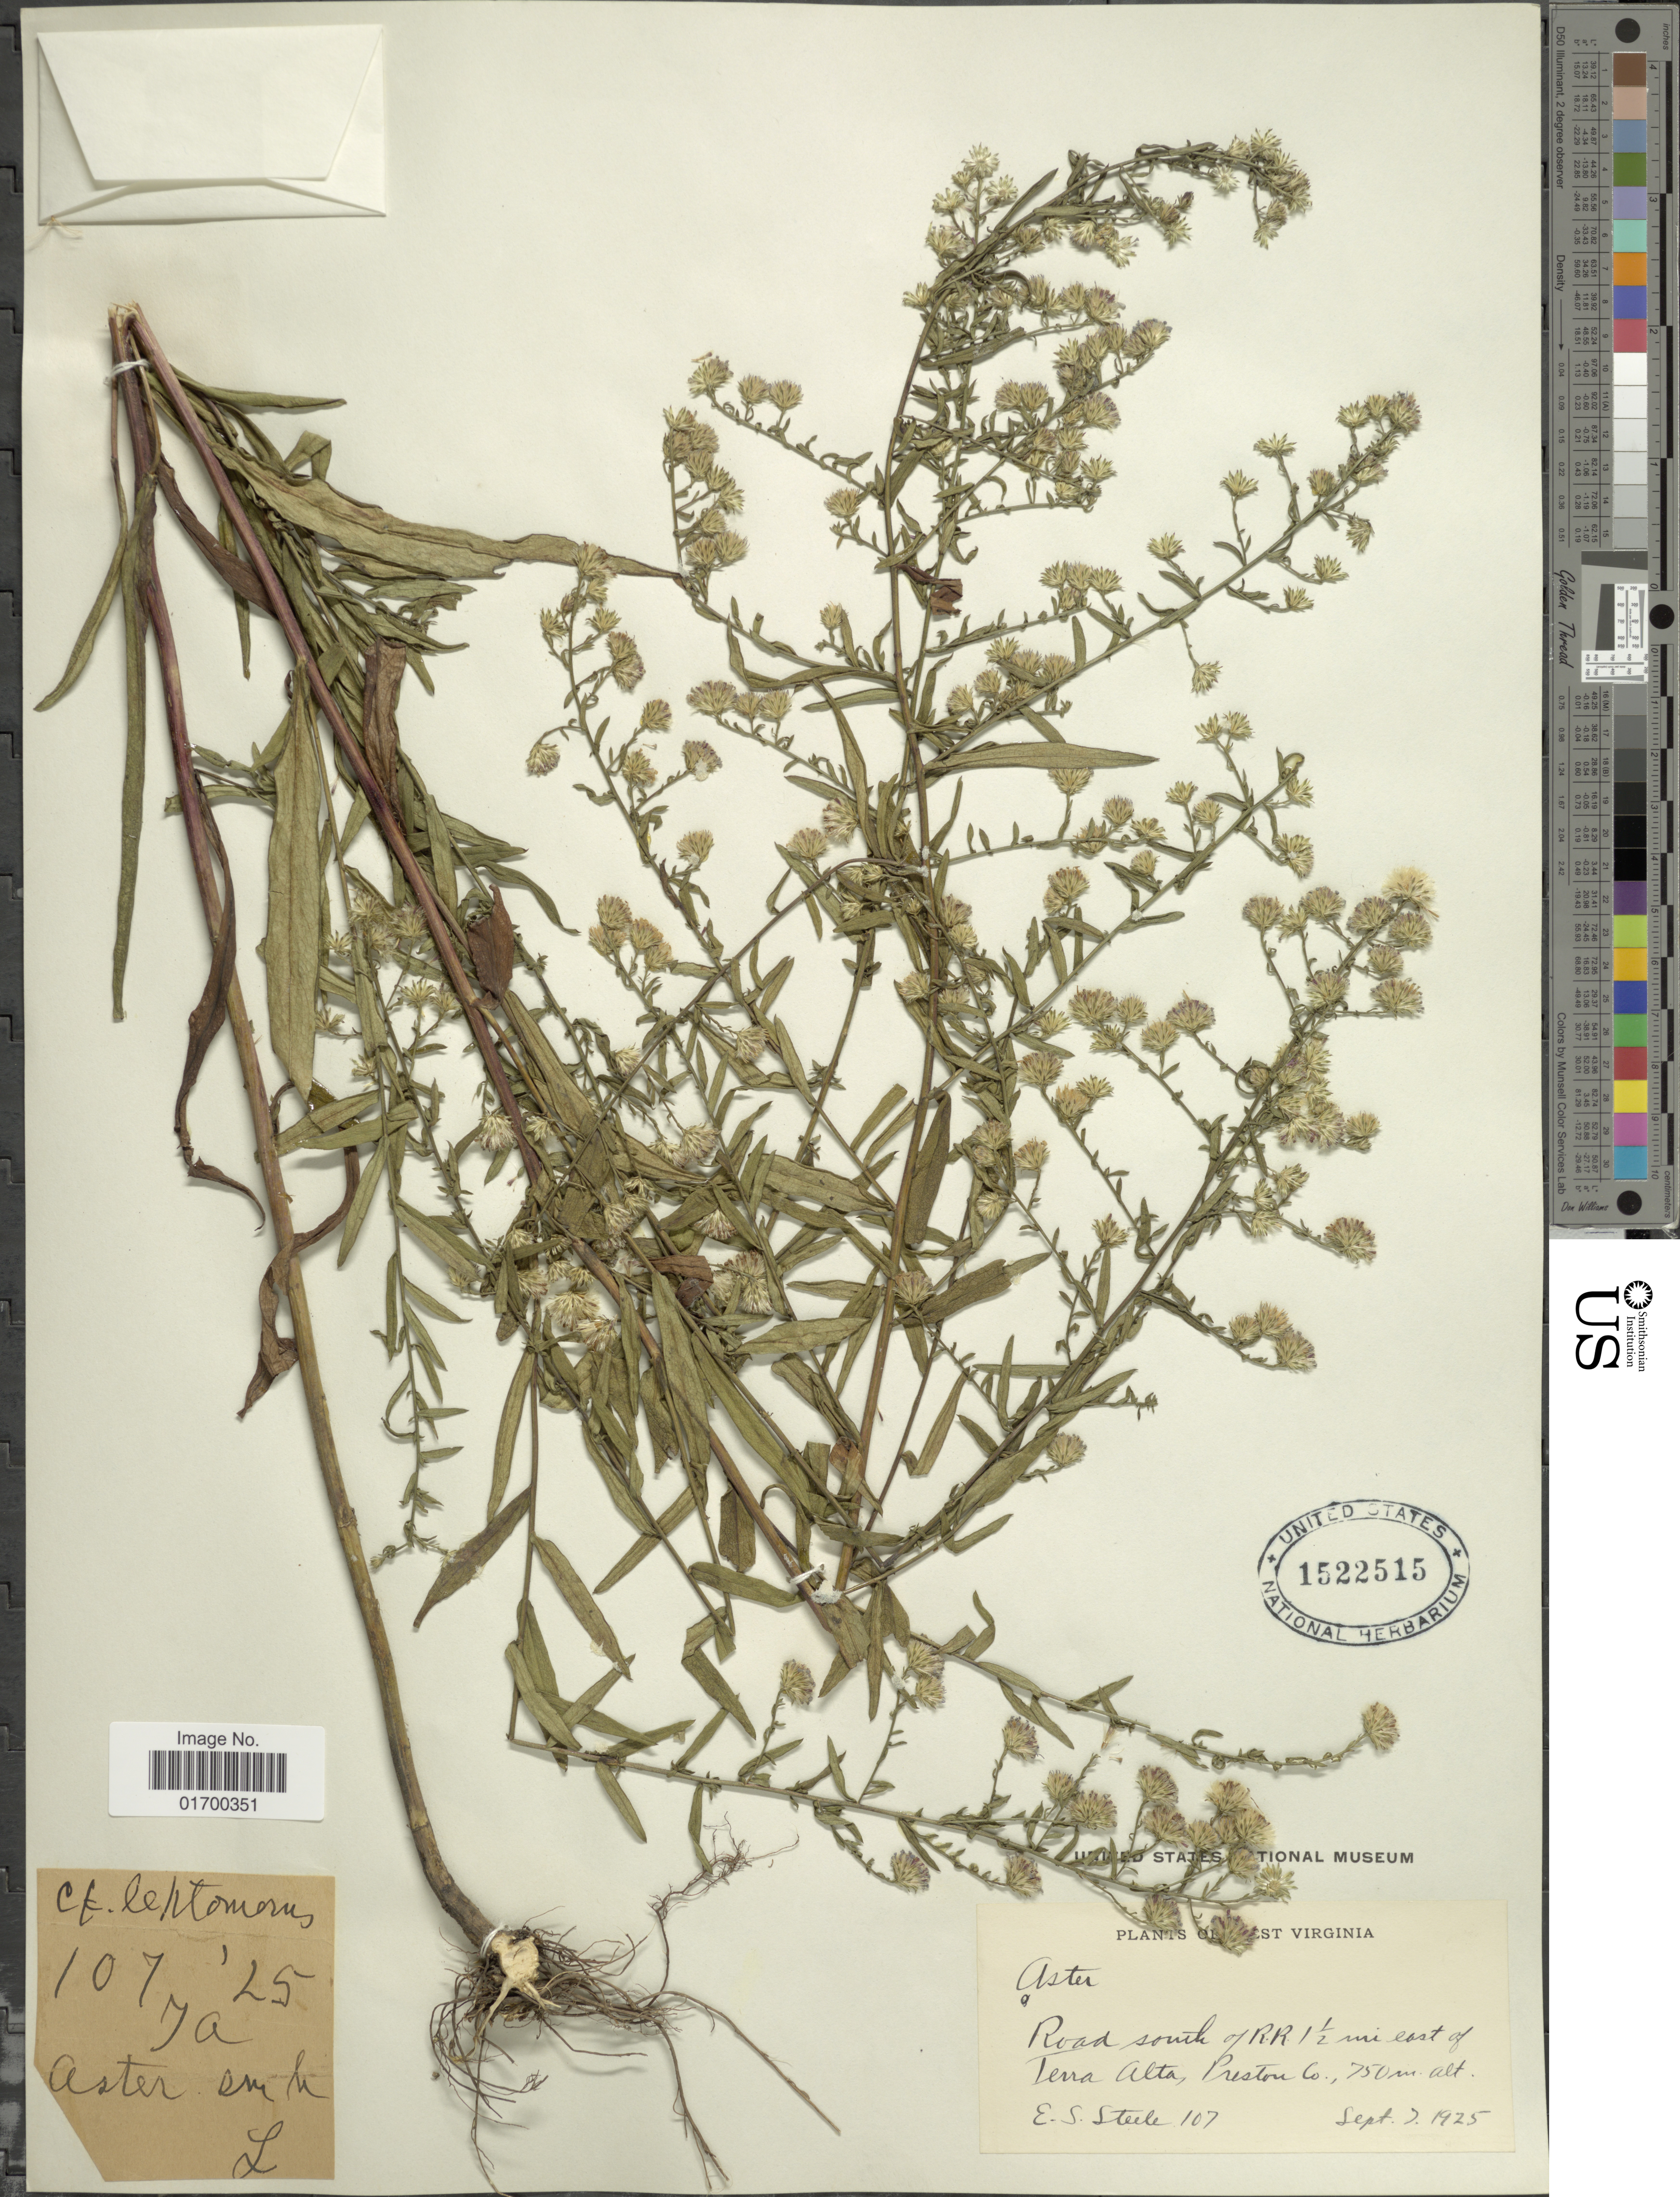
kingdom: Plantae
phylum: Tracheophyta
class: Magnoliopsida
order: Asterales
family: Asteraceae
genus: Symphyotrichum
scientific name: Symphyotrichum lateriflorum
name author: (L.) Á. Löve & D. Löve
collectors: E. Steele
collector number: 107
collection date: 1925-09-07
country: United States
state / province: West Virginia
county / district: Preston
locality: Road south of RR 1½ mi east of Terra Alta, Preston Co.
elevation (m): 750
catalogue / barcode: US 1522515